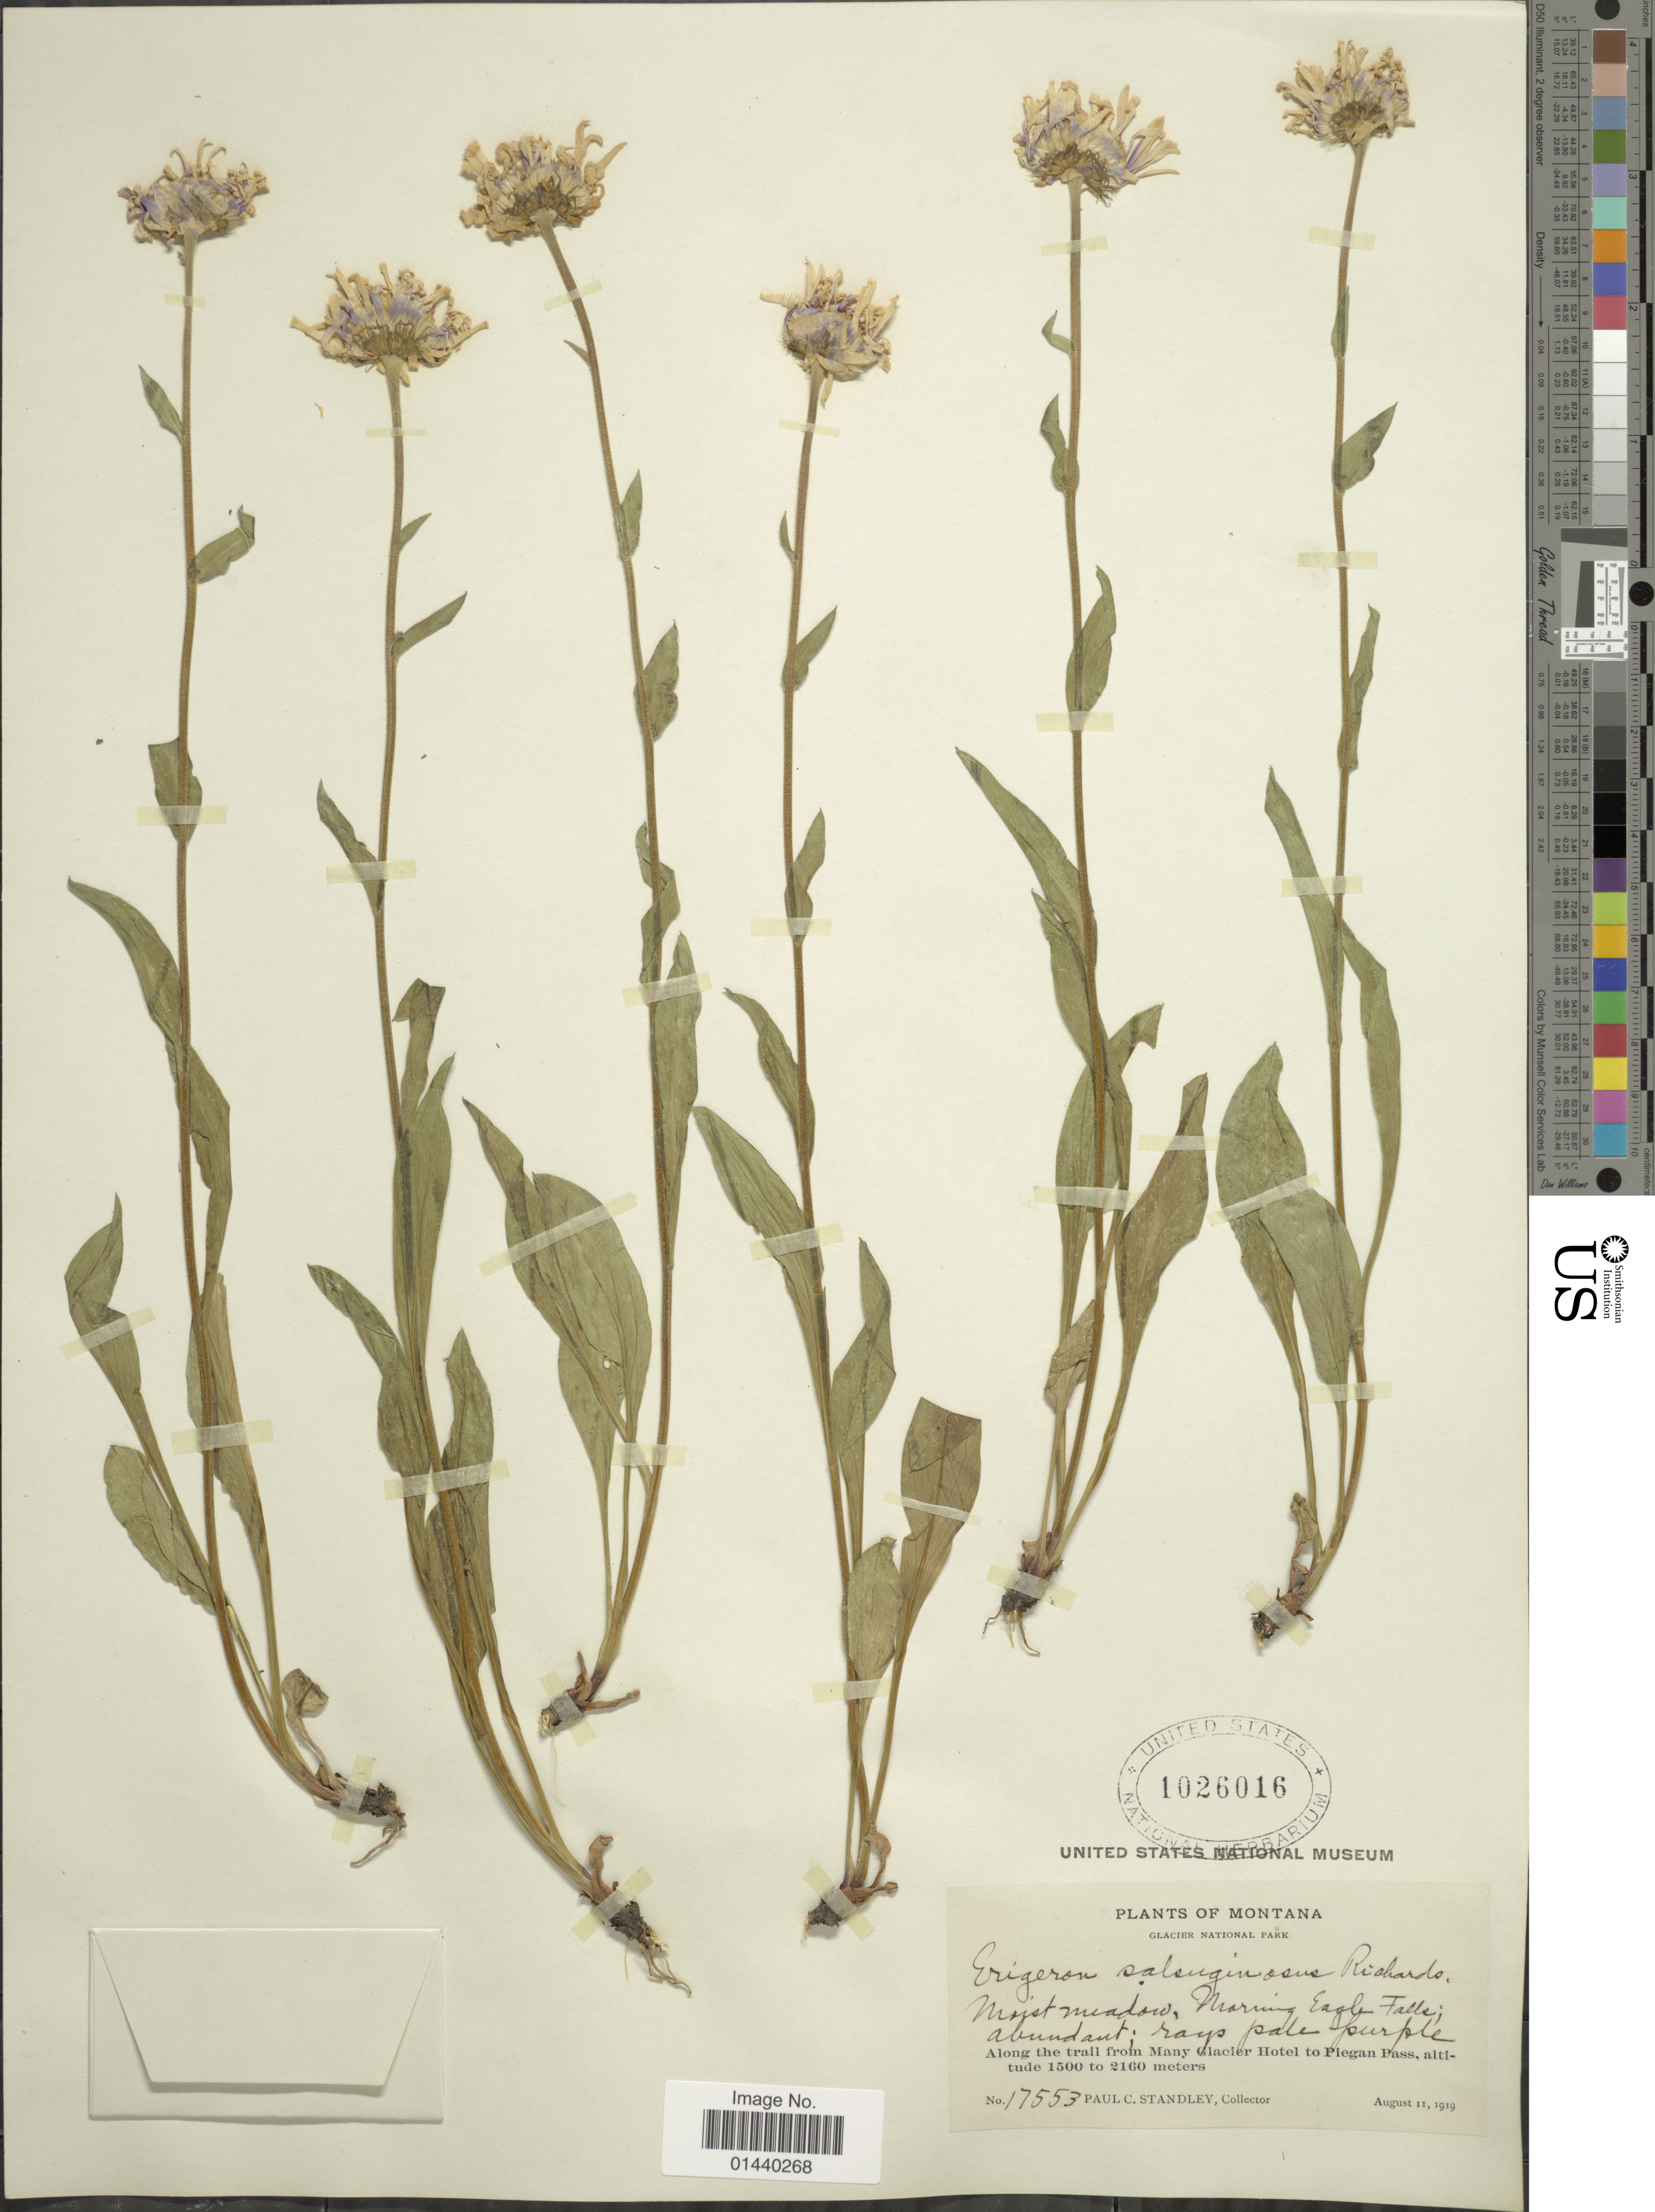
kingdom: Plantae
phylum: Tracheophyta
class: Magnoliopsida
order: Asterales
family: Asteraceae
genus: Erigeron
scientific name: Erigeron salsuginosus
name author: (Richardson ex R. Br.) A. Gray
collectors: P. C. Standley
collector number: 17553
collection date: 1919-08-11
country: United States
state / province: Montana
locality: Glacier National Park. Morning Eagle Falls. Along the trail from Many Glacier Hotel to Piegan Pass.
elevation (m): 1500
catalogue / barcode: US 1026016